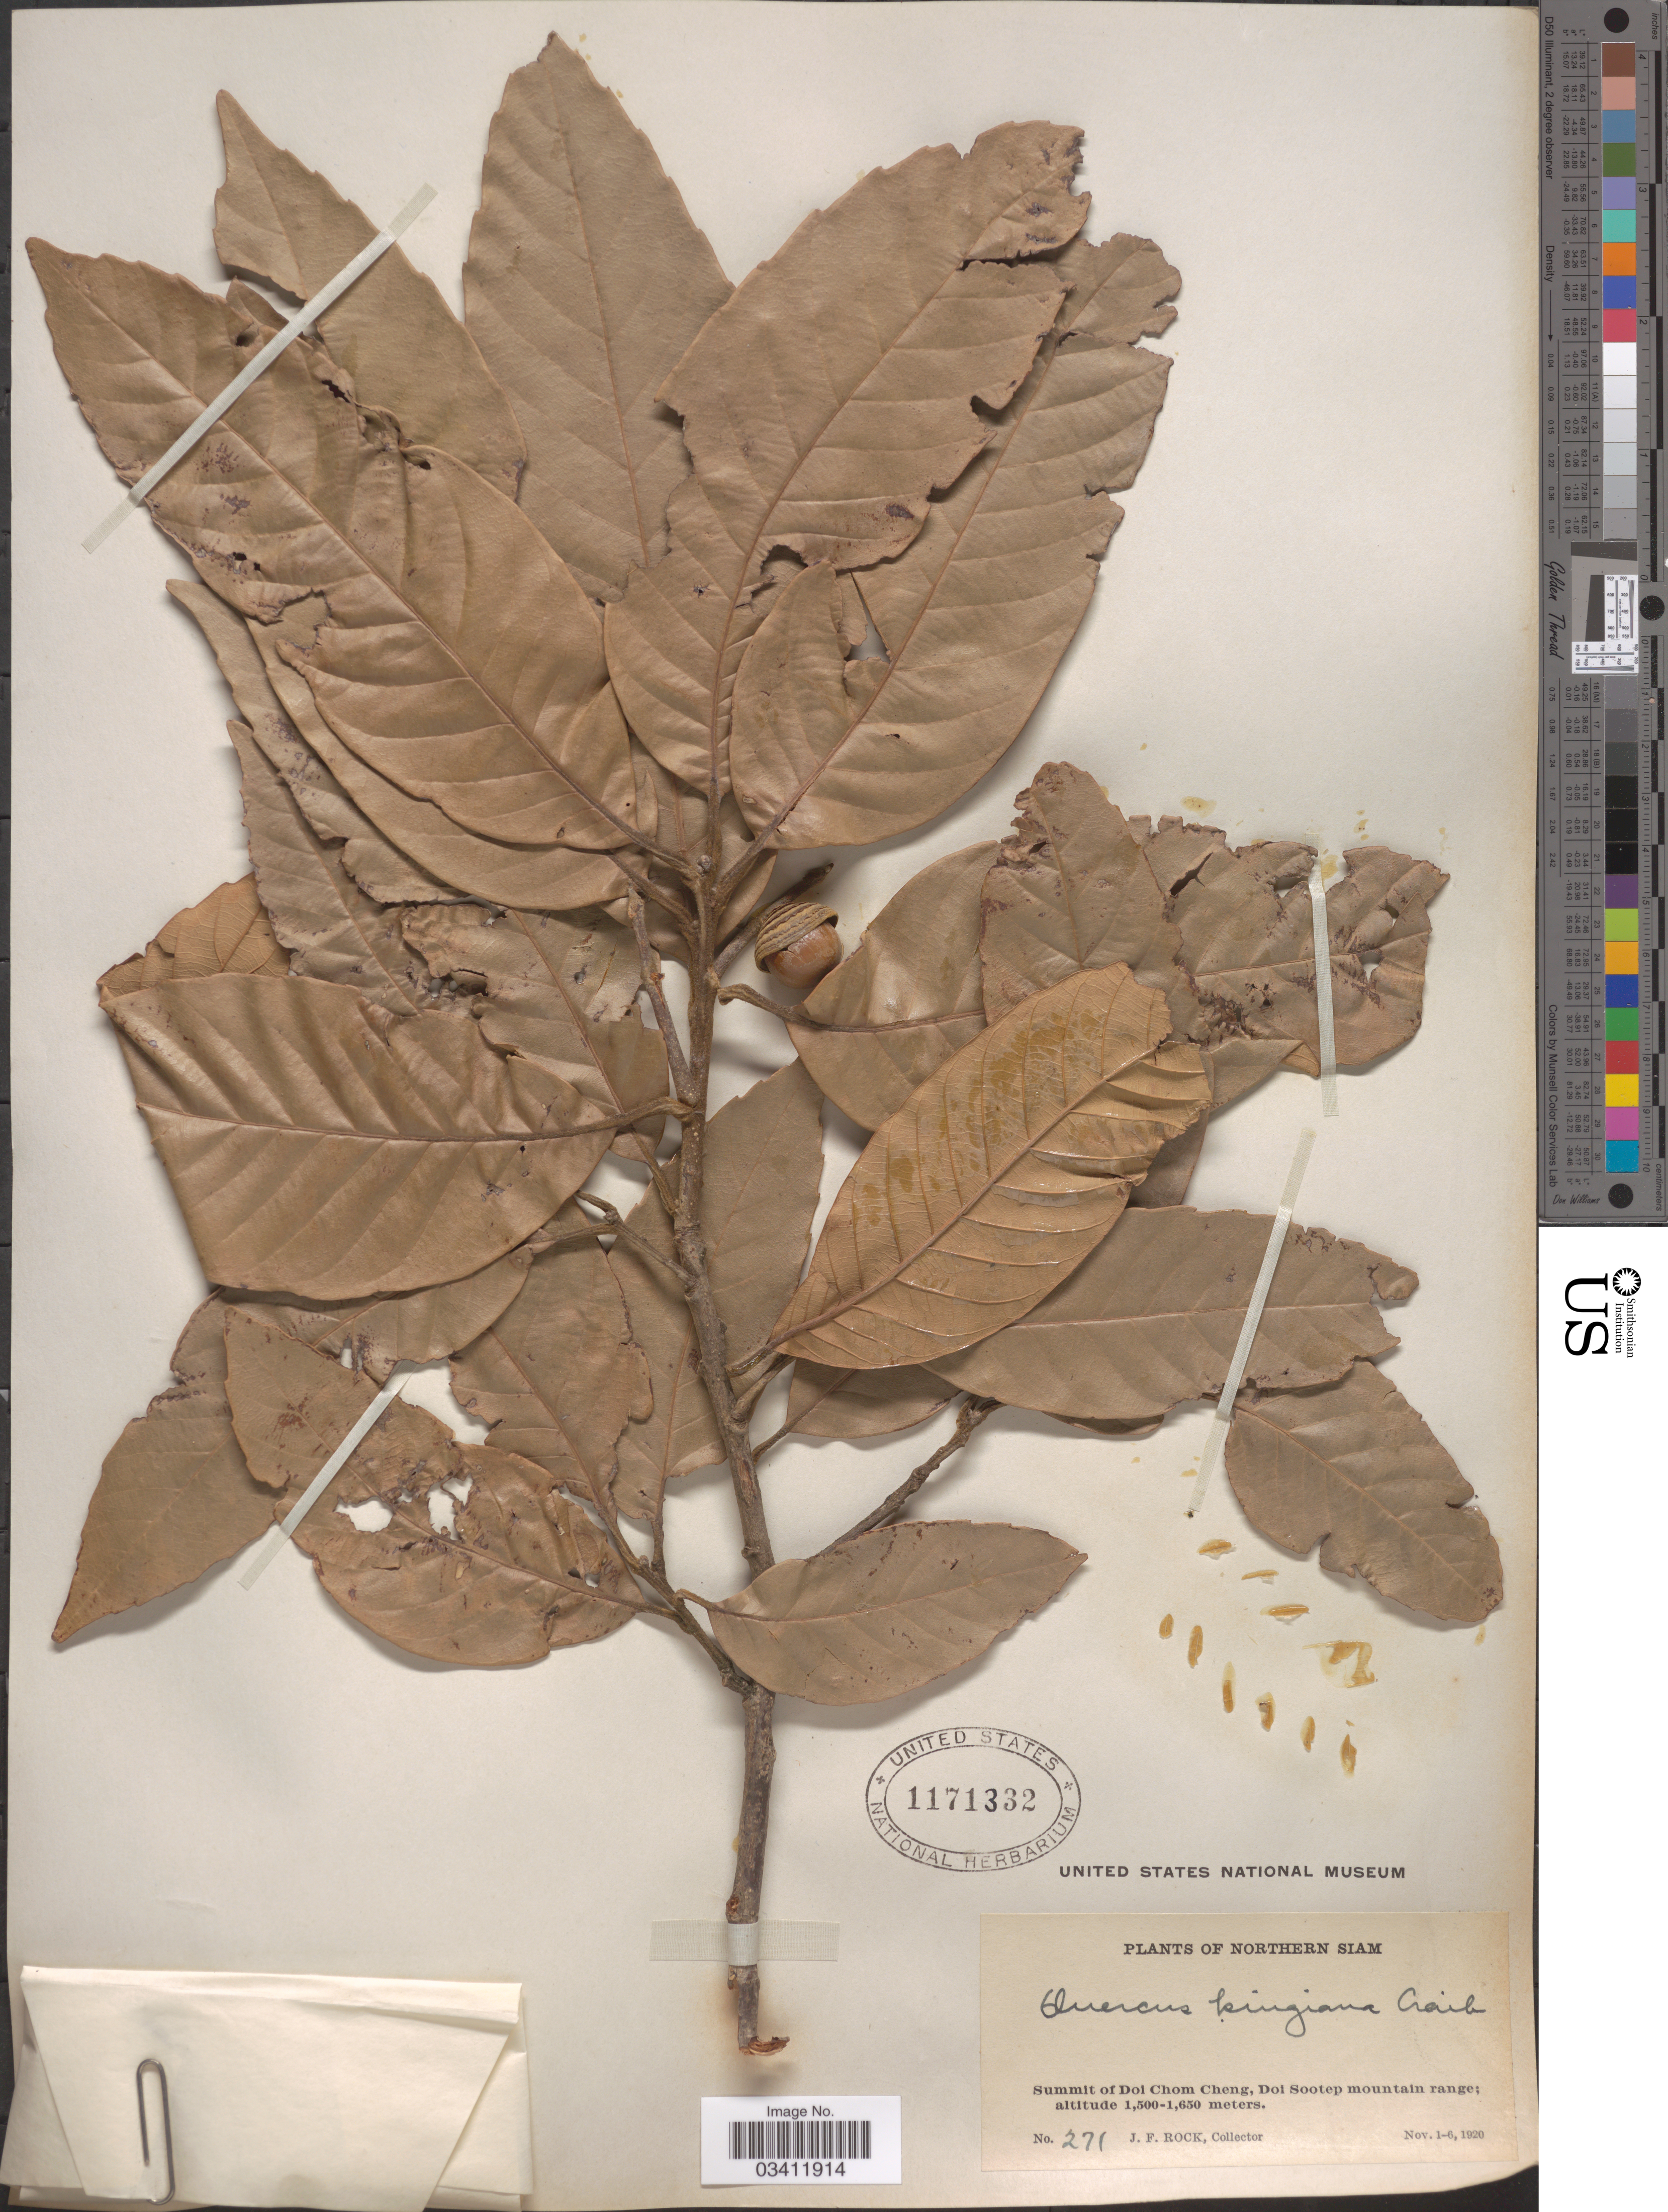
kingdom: Plantae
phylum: Tracheophyta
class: Magnoliopsida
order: Fagales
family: Fagaceae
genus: Quercus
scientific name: Quercus kingiana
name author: Craib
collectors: J. Rock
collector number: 271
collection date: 1920-11-01/1920-11-06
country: Thailand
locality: Northern Siam. Summit of Doi Chom Cheng, Doi Sootep mountain range.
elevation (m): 1500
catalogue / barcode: US 1171332